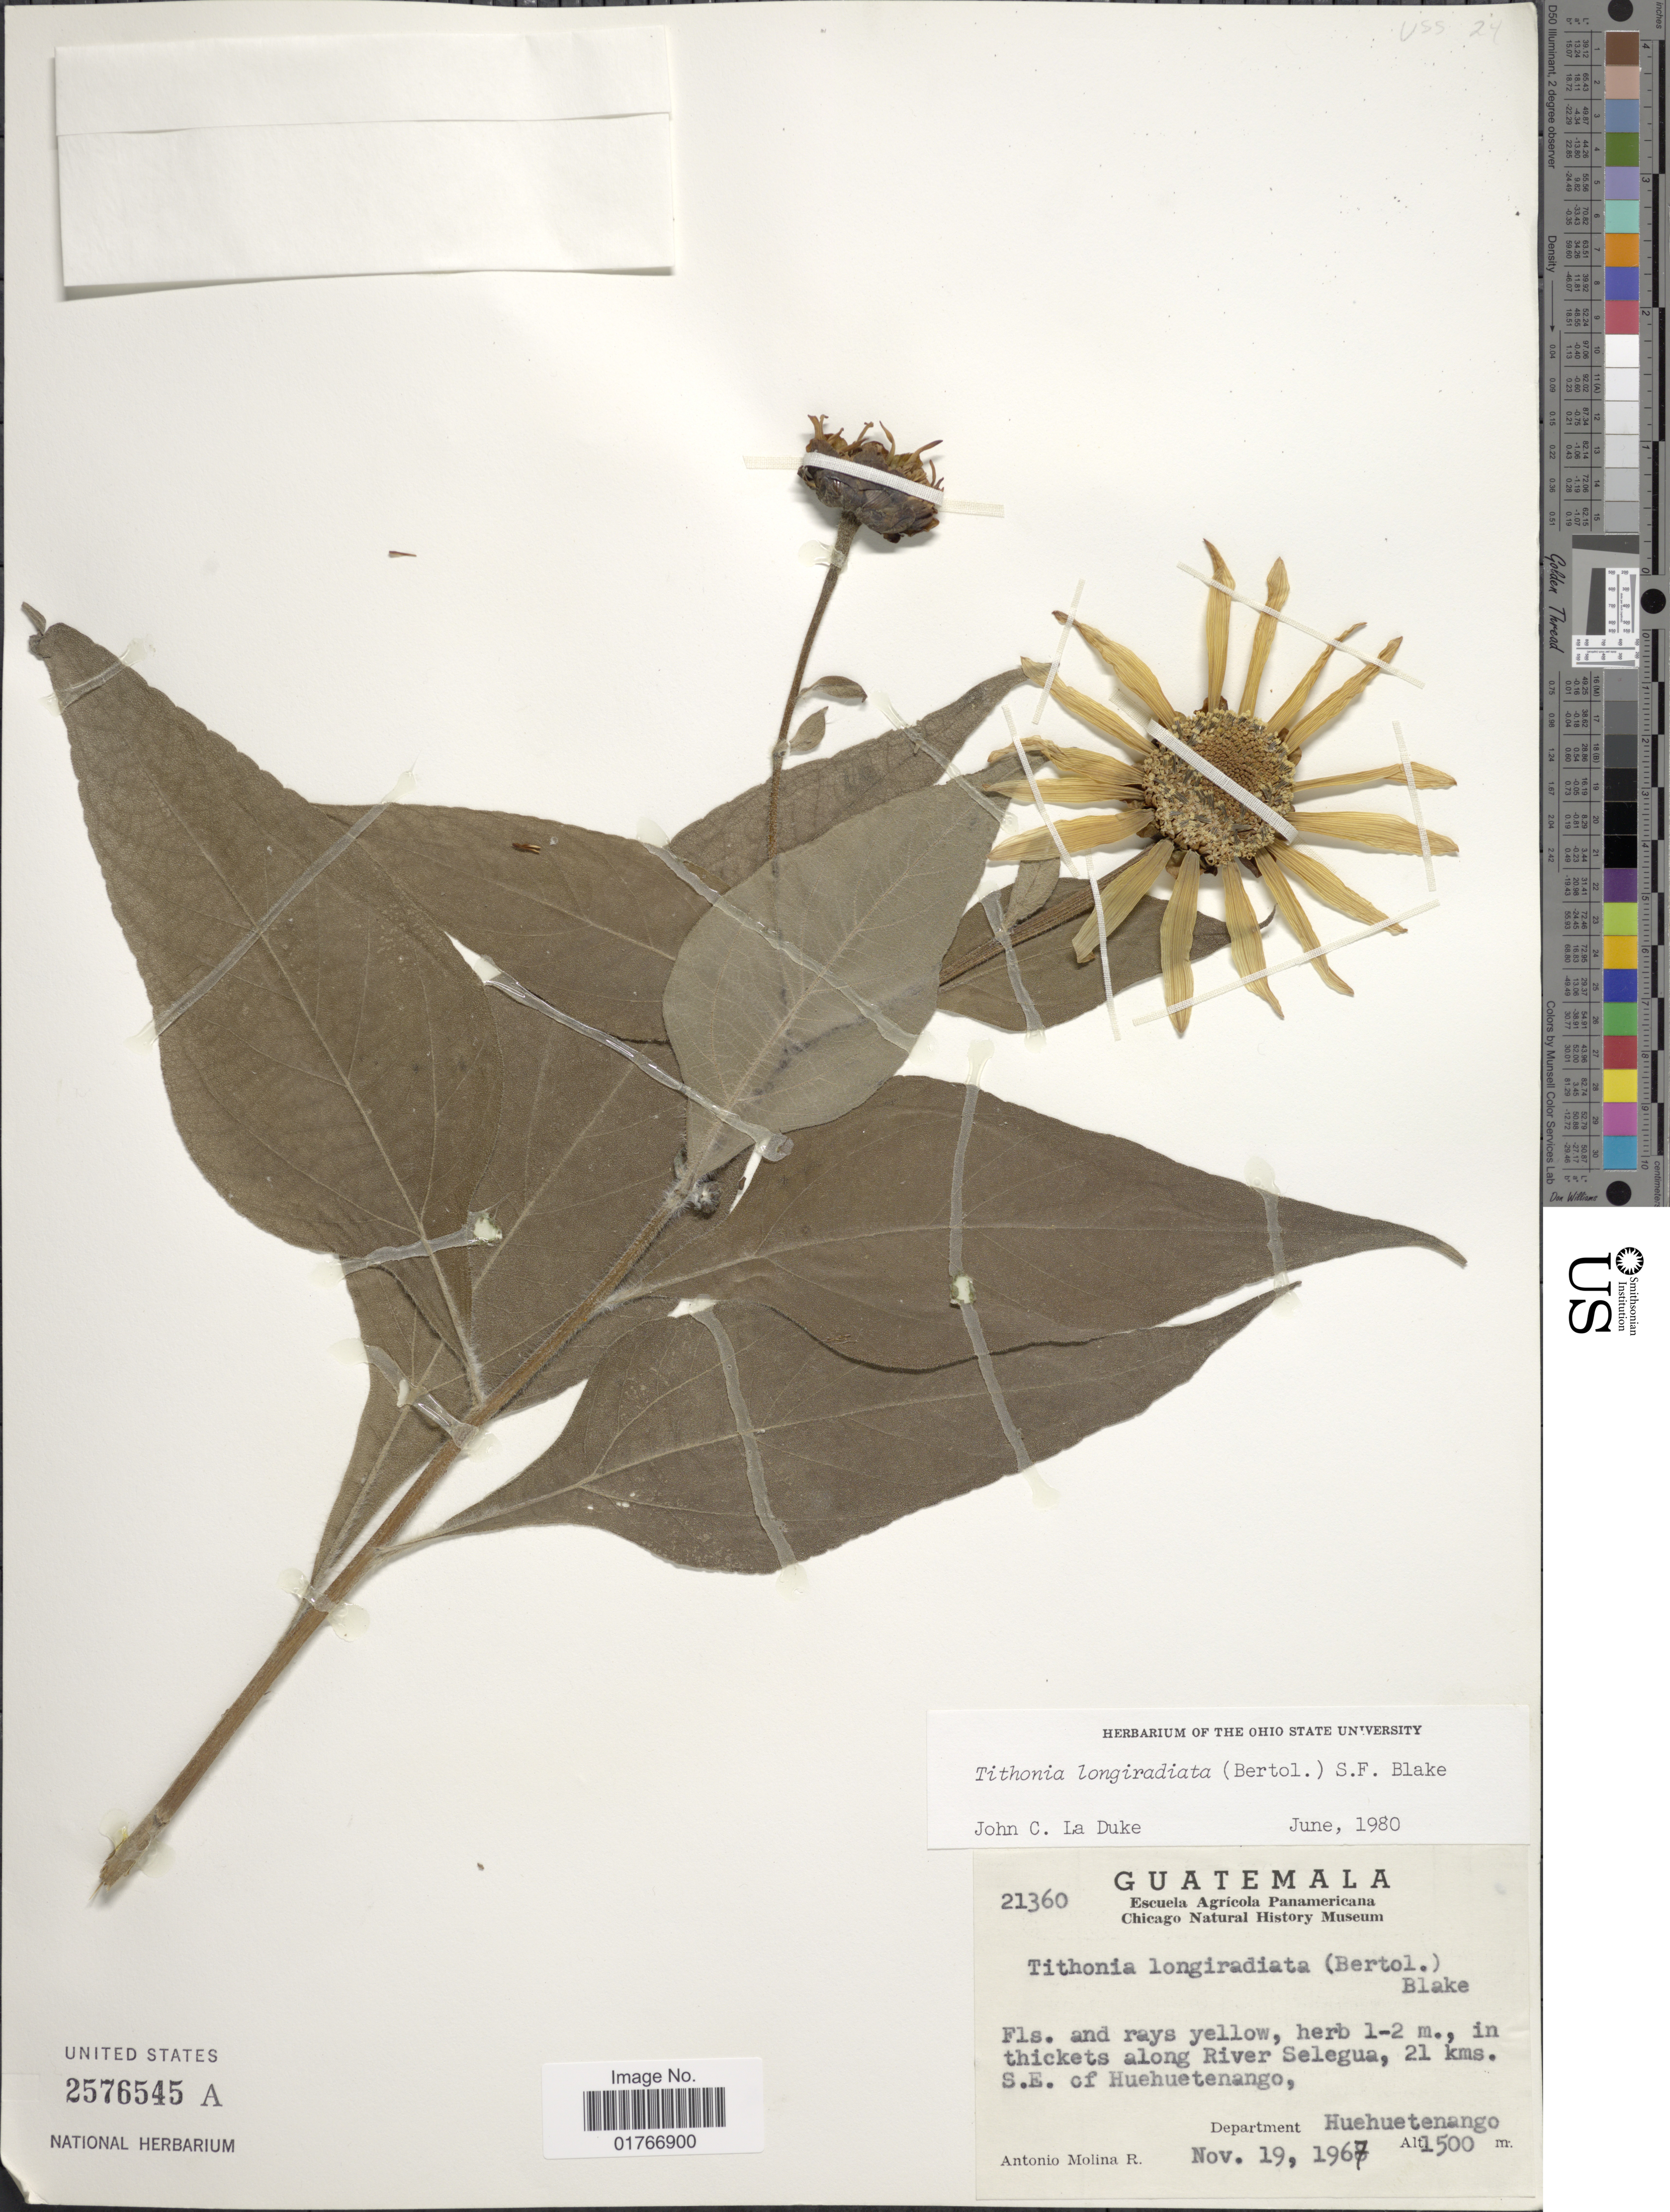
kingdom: Plantae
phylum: Tracheophyta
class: Magnoliopsida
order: Asterales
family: Asteraceae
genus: Tithonia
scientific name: Tithonia longiradiata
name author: (Bertol.) S.F. Blake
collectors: A. Molina R.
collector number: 21360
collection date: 1967-11-19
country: Guatemala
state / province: Huehuetenango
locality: Along River Selegua, 21 kms S. E. of Huehuetenango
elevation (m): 1500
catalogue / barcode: US 2576545A